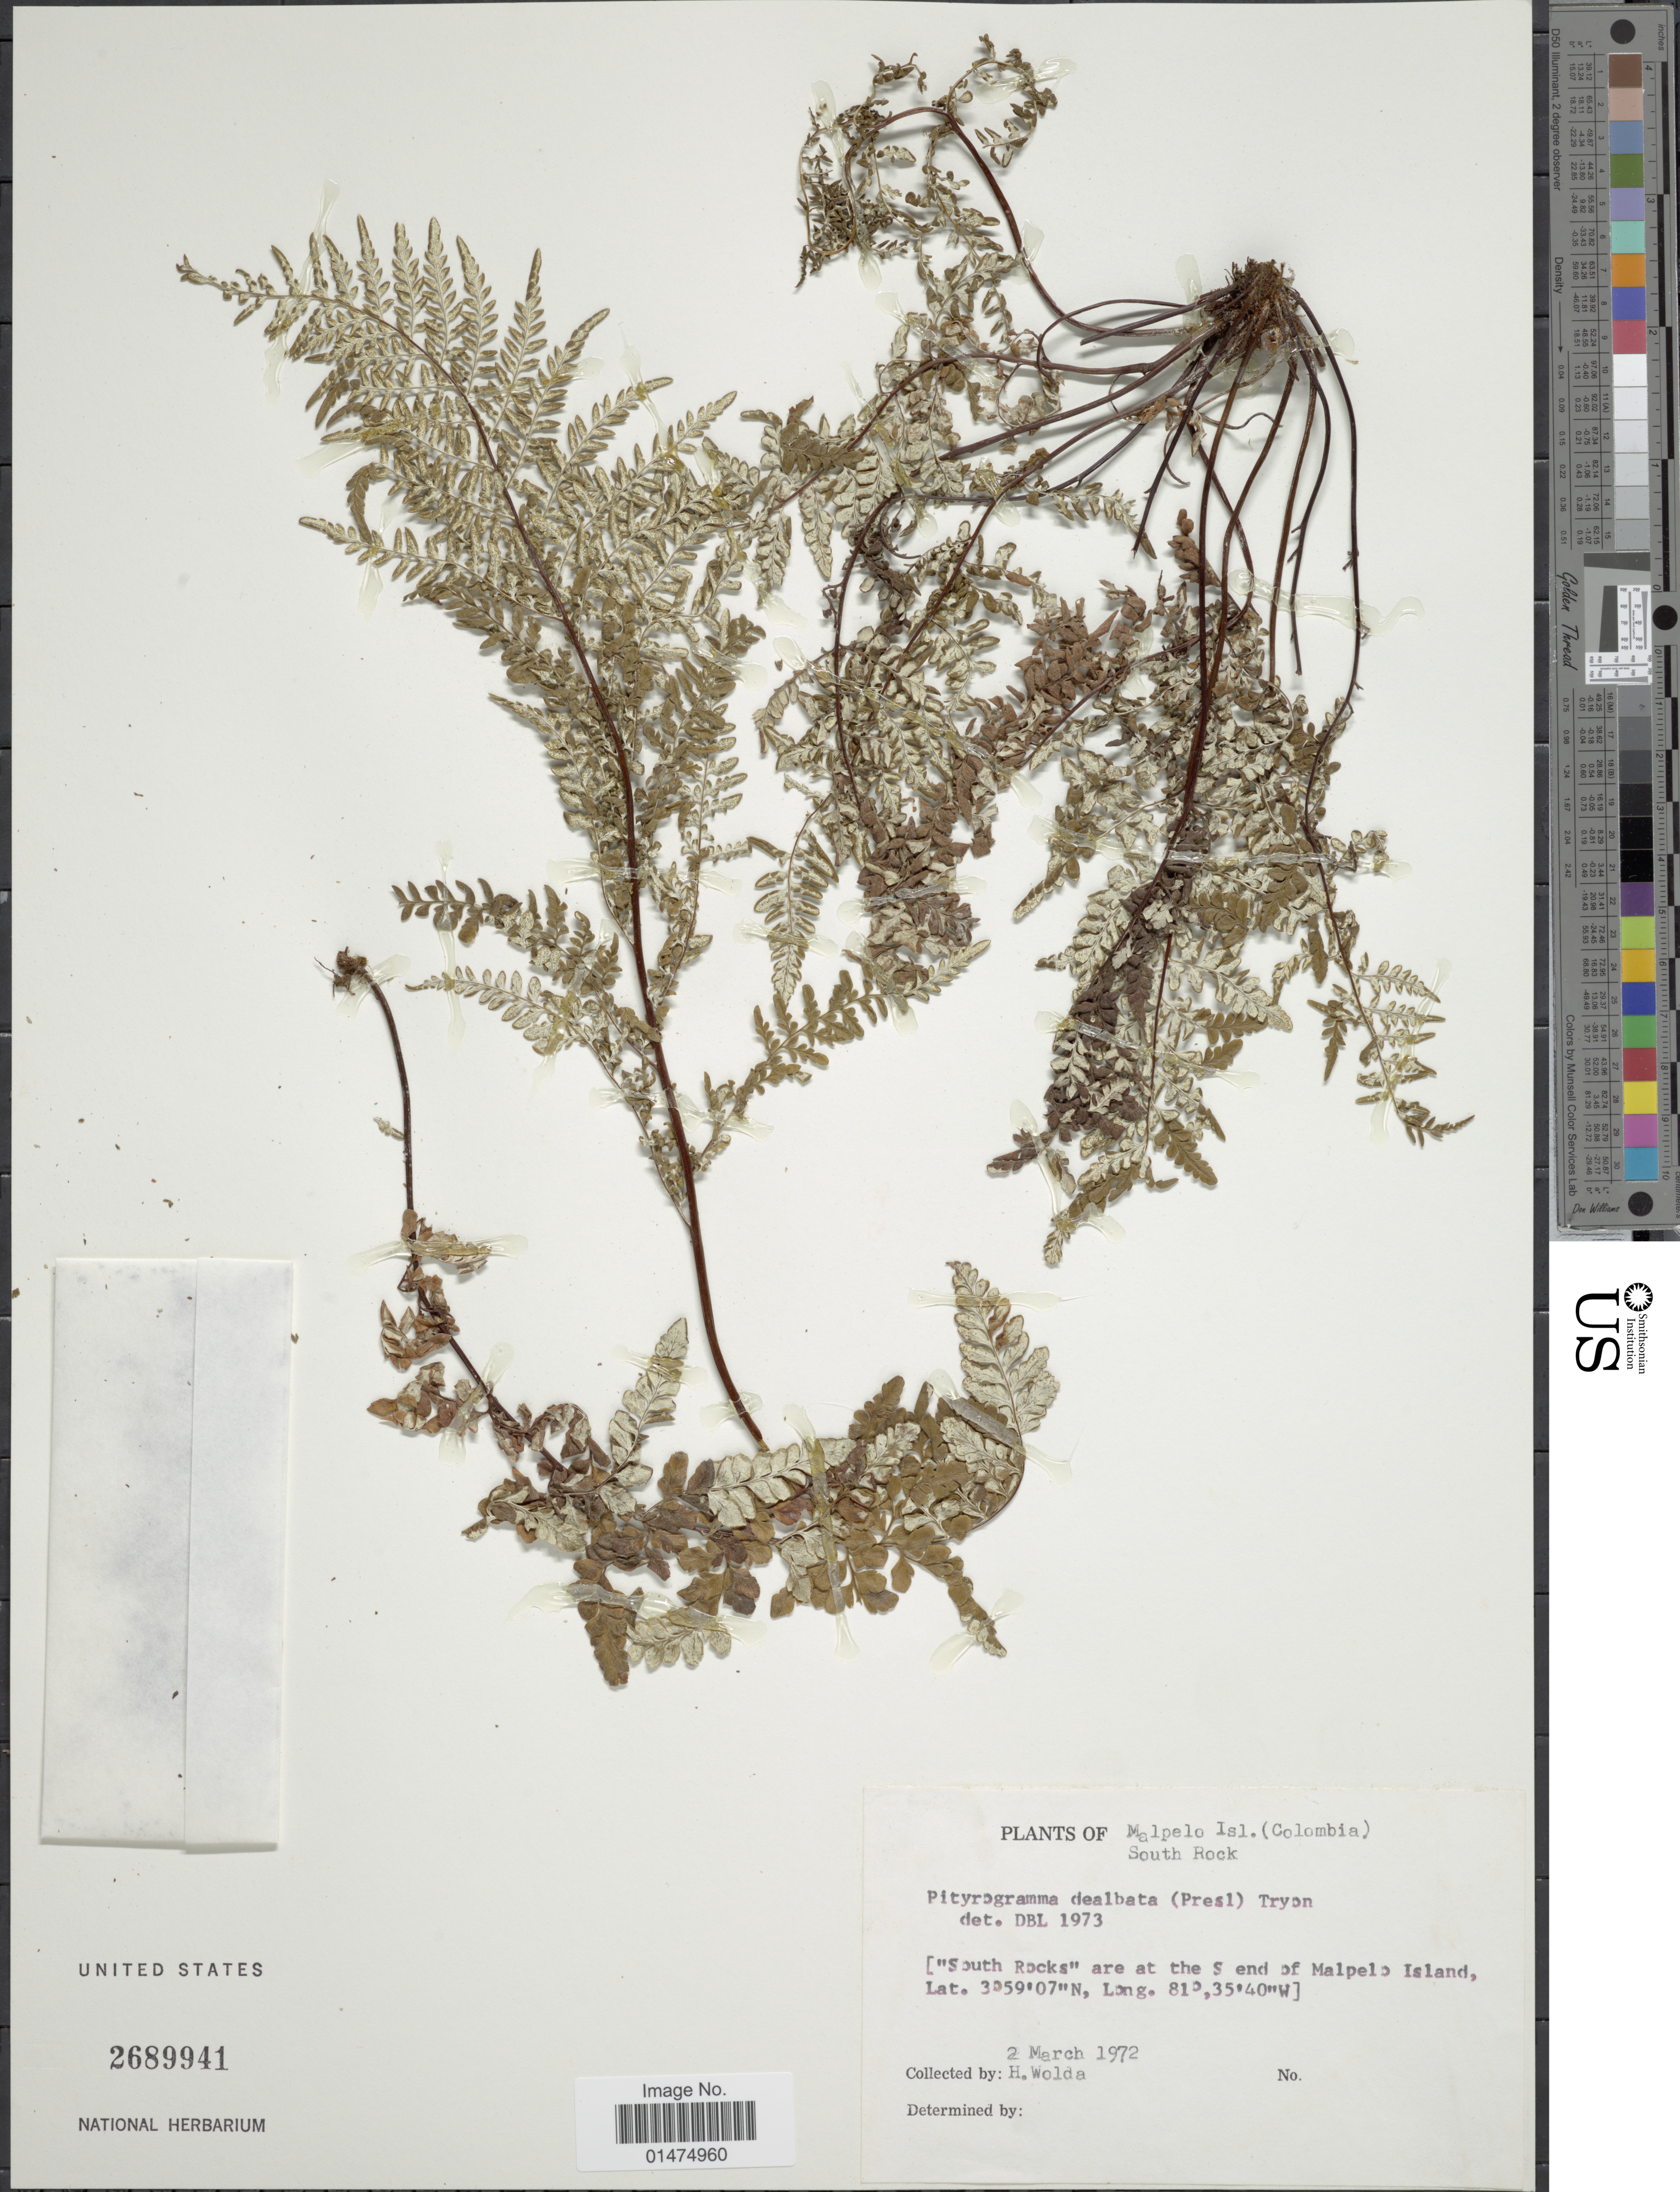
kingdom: Plantae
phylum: Tracheophyta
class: Polypodiopsida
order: Polypodiales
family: Pteridaceae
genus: Pityrogramma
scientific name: Pityrogramma dealbata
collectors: H. Wolda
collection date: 1972-03-02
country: Colombia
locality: Malpelo Isl. South Rock are at the S end of Malpelo Island.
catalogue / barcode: US 2689941